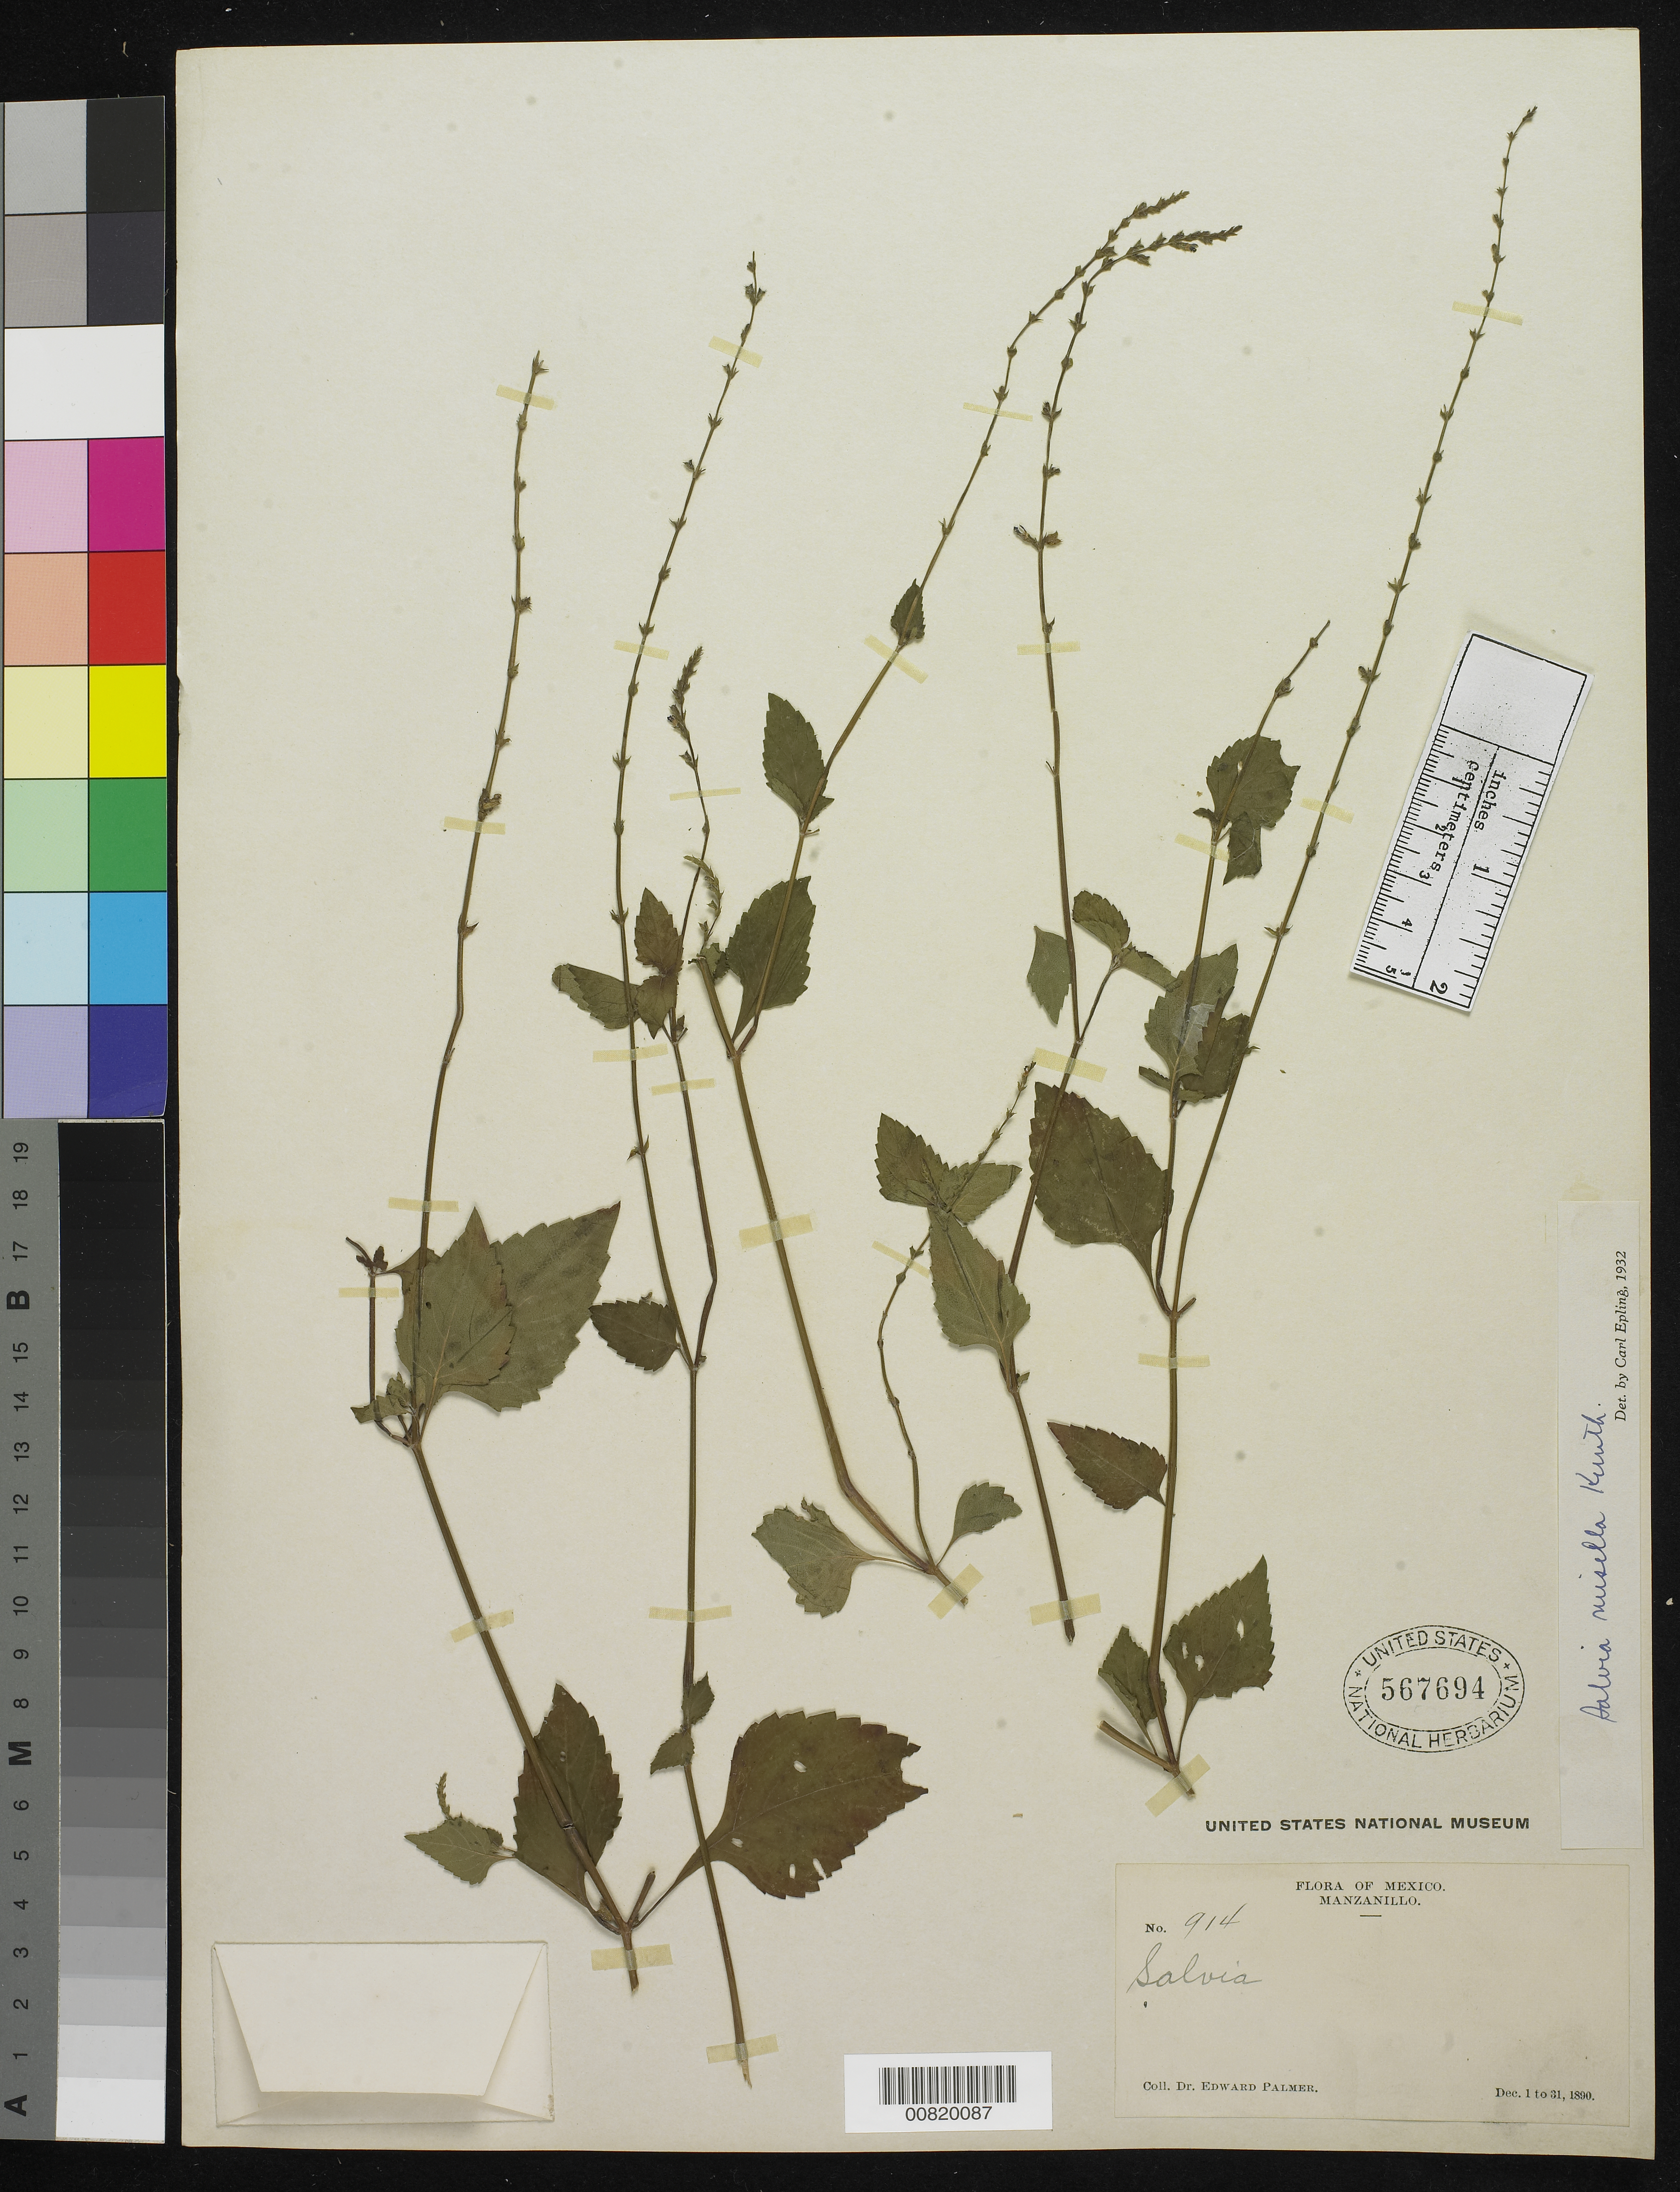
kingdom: Plantae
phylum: Tracheophyta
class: Magnoliopsida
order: Lamiales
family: Lamiaceae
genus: Salvia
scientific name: Salvia misella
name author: Kunth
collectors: E. Palmer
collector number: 914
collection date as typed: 01 Dec 1890 to 31 Dec 1890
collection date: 1890-12-01/1890-12-31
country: Mexico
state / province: Colima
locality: Manzanillo, Colima.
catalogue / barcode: US 567694